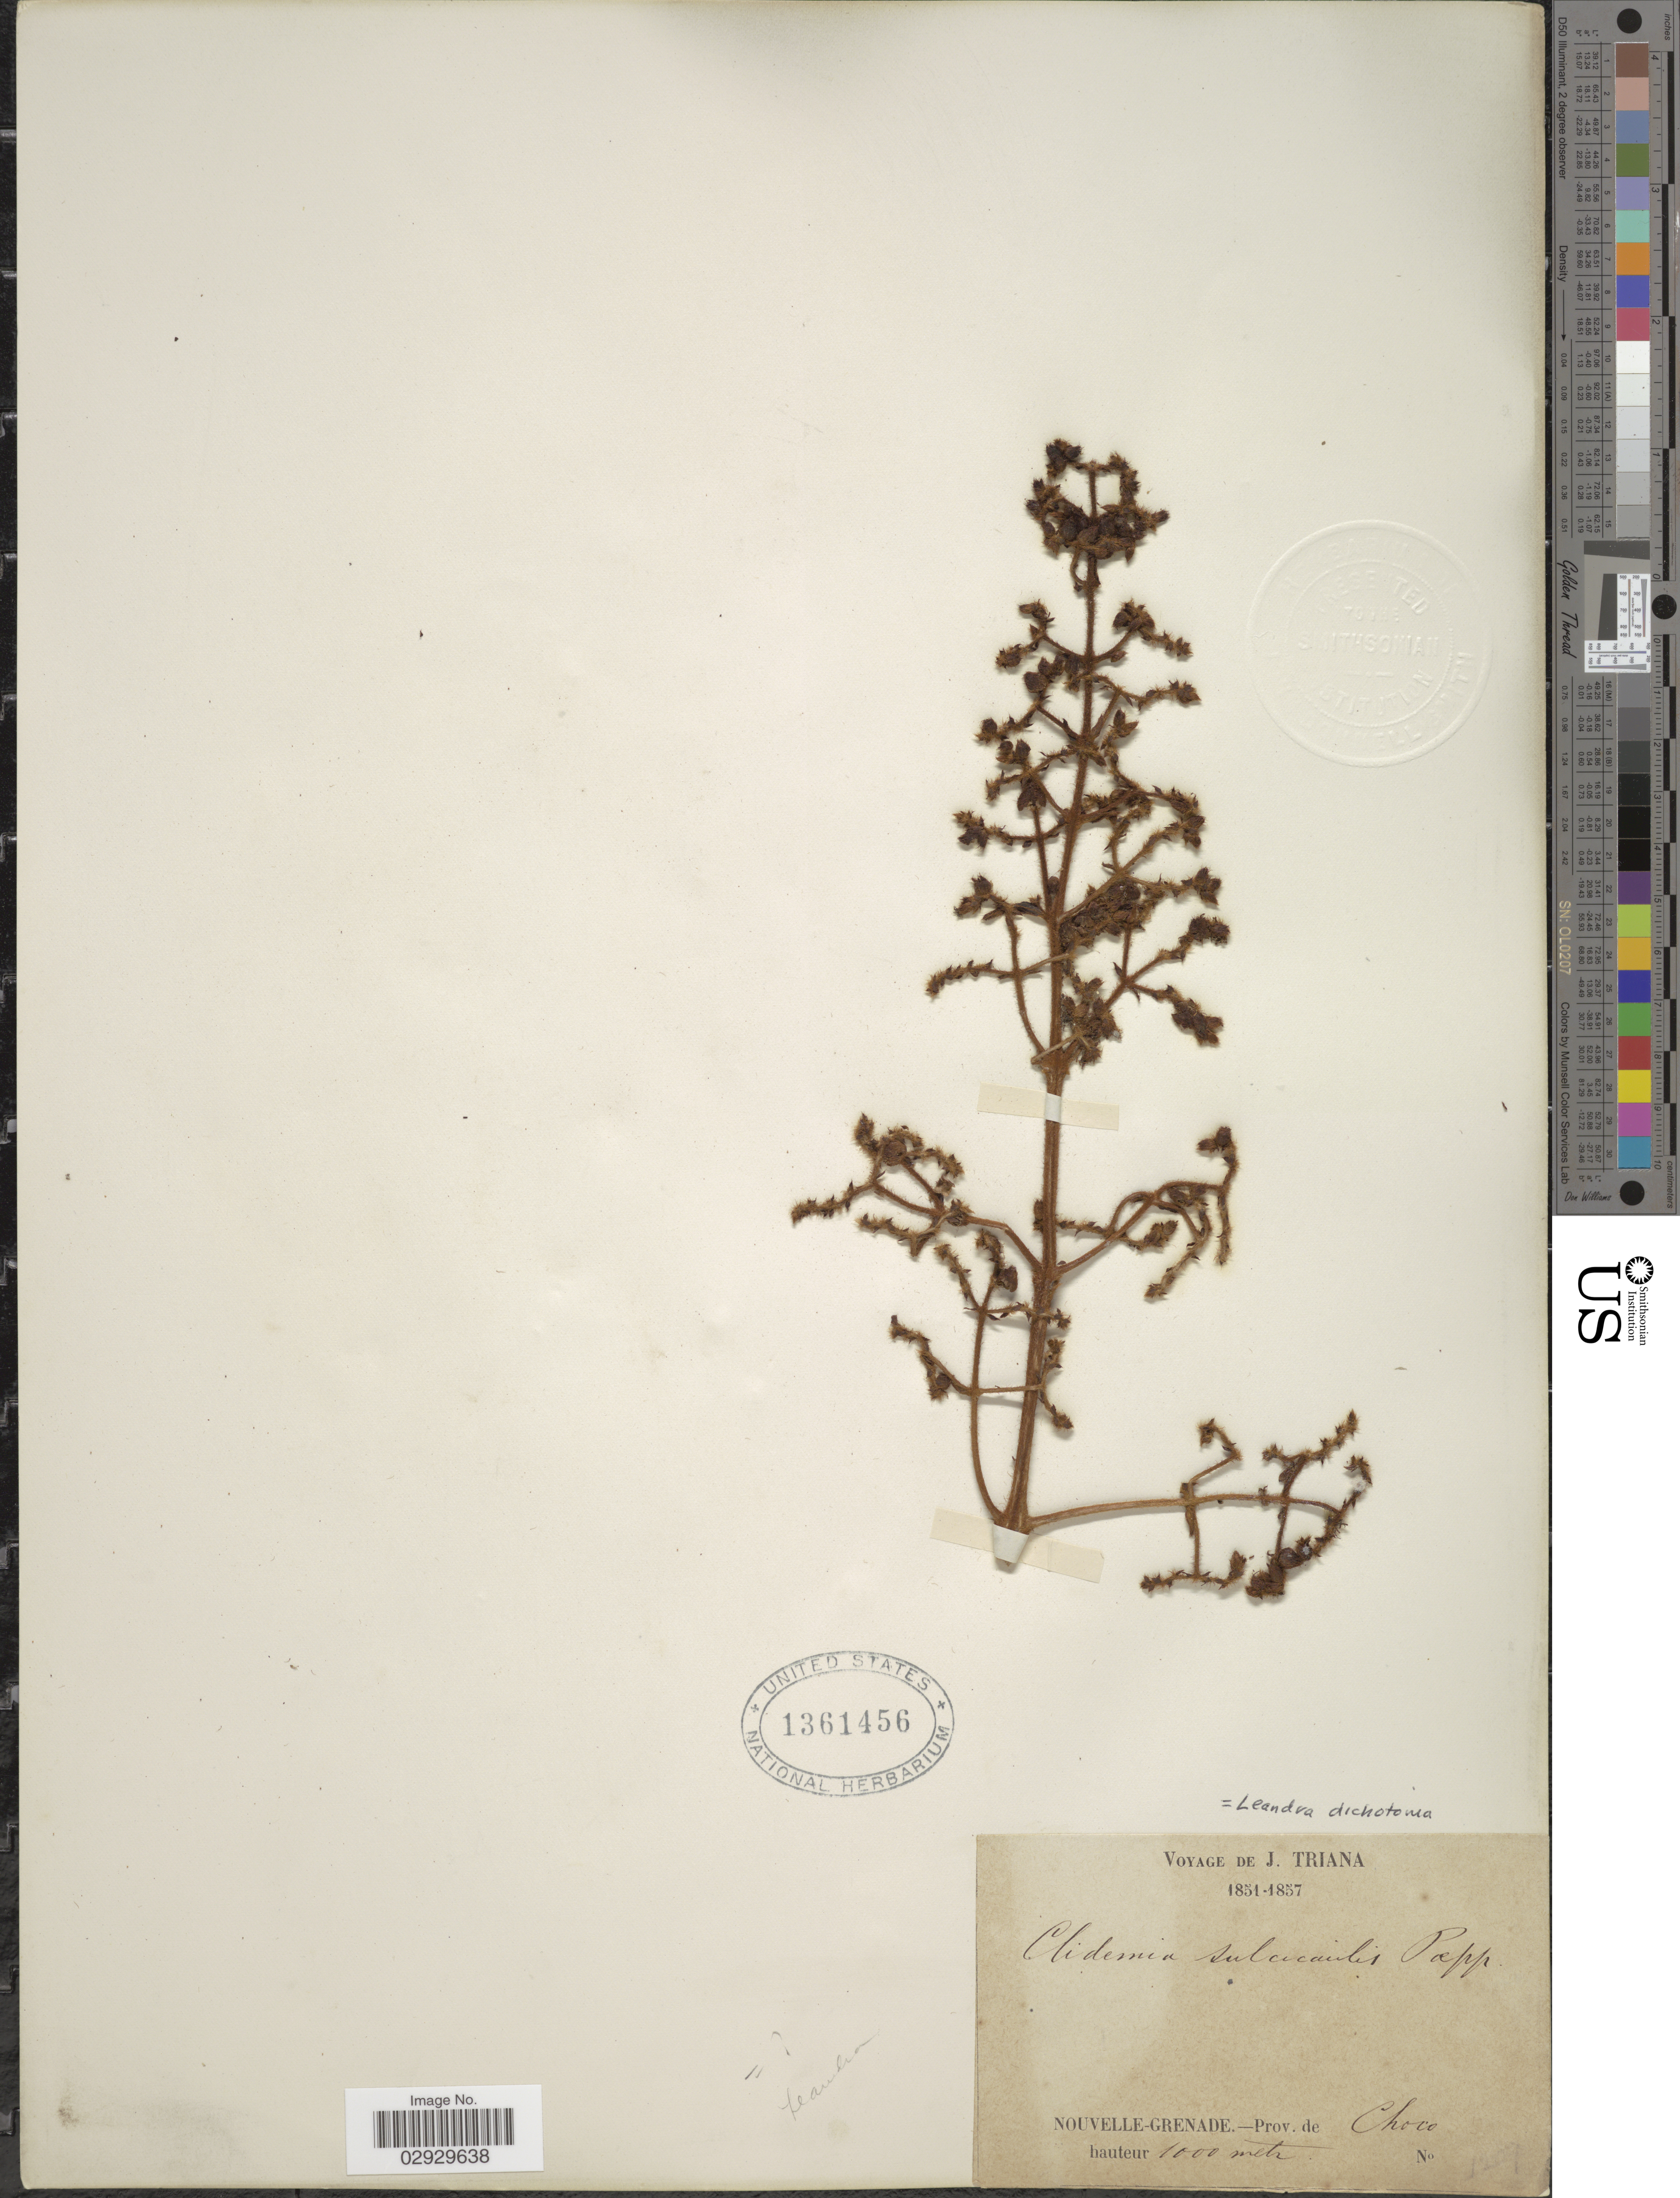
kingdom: Plantae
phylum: Tracheophyta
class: Magnoliopsida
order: Myrtales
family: Melastomataceae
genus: Leandra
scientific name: Leandra granatensis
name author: Gleason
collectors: J. Triana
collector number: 1257*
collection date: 1851/1857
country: Colombia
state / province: Chocó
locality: Nouvelle-Grenade.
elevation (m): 1000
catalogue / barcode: US 1361456